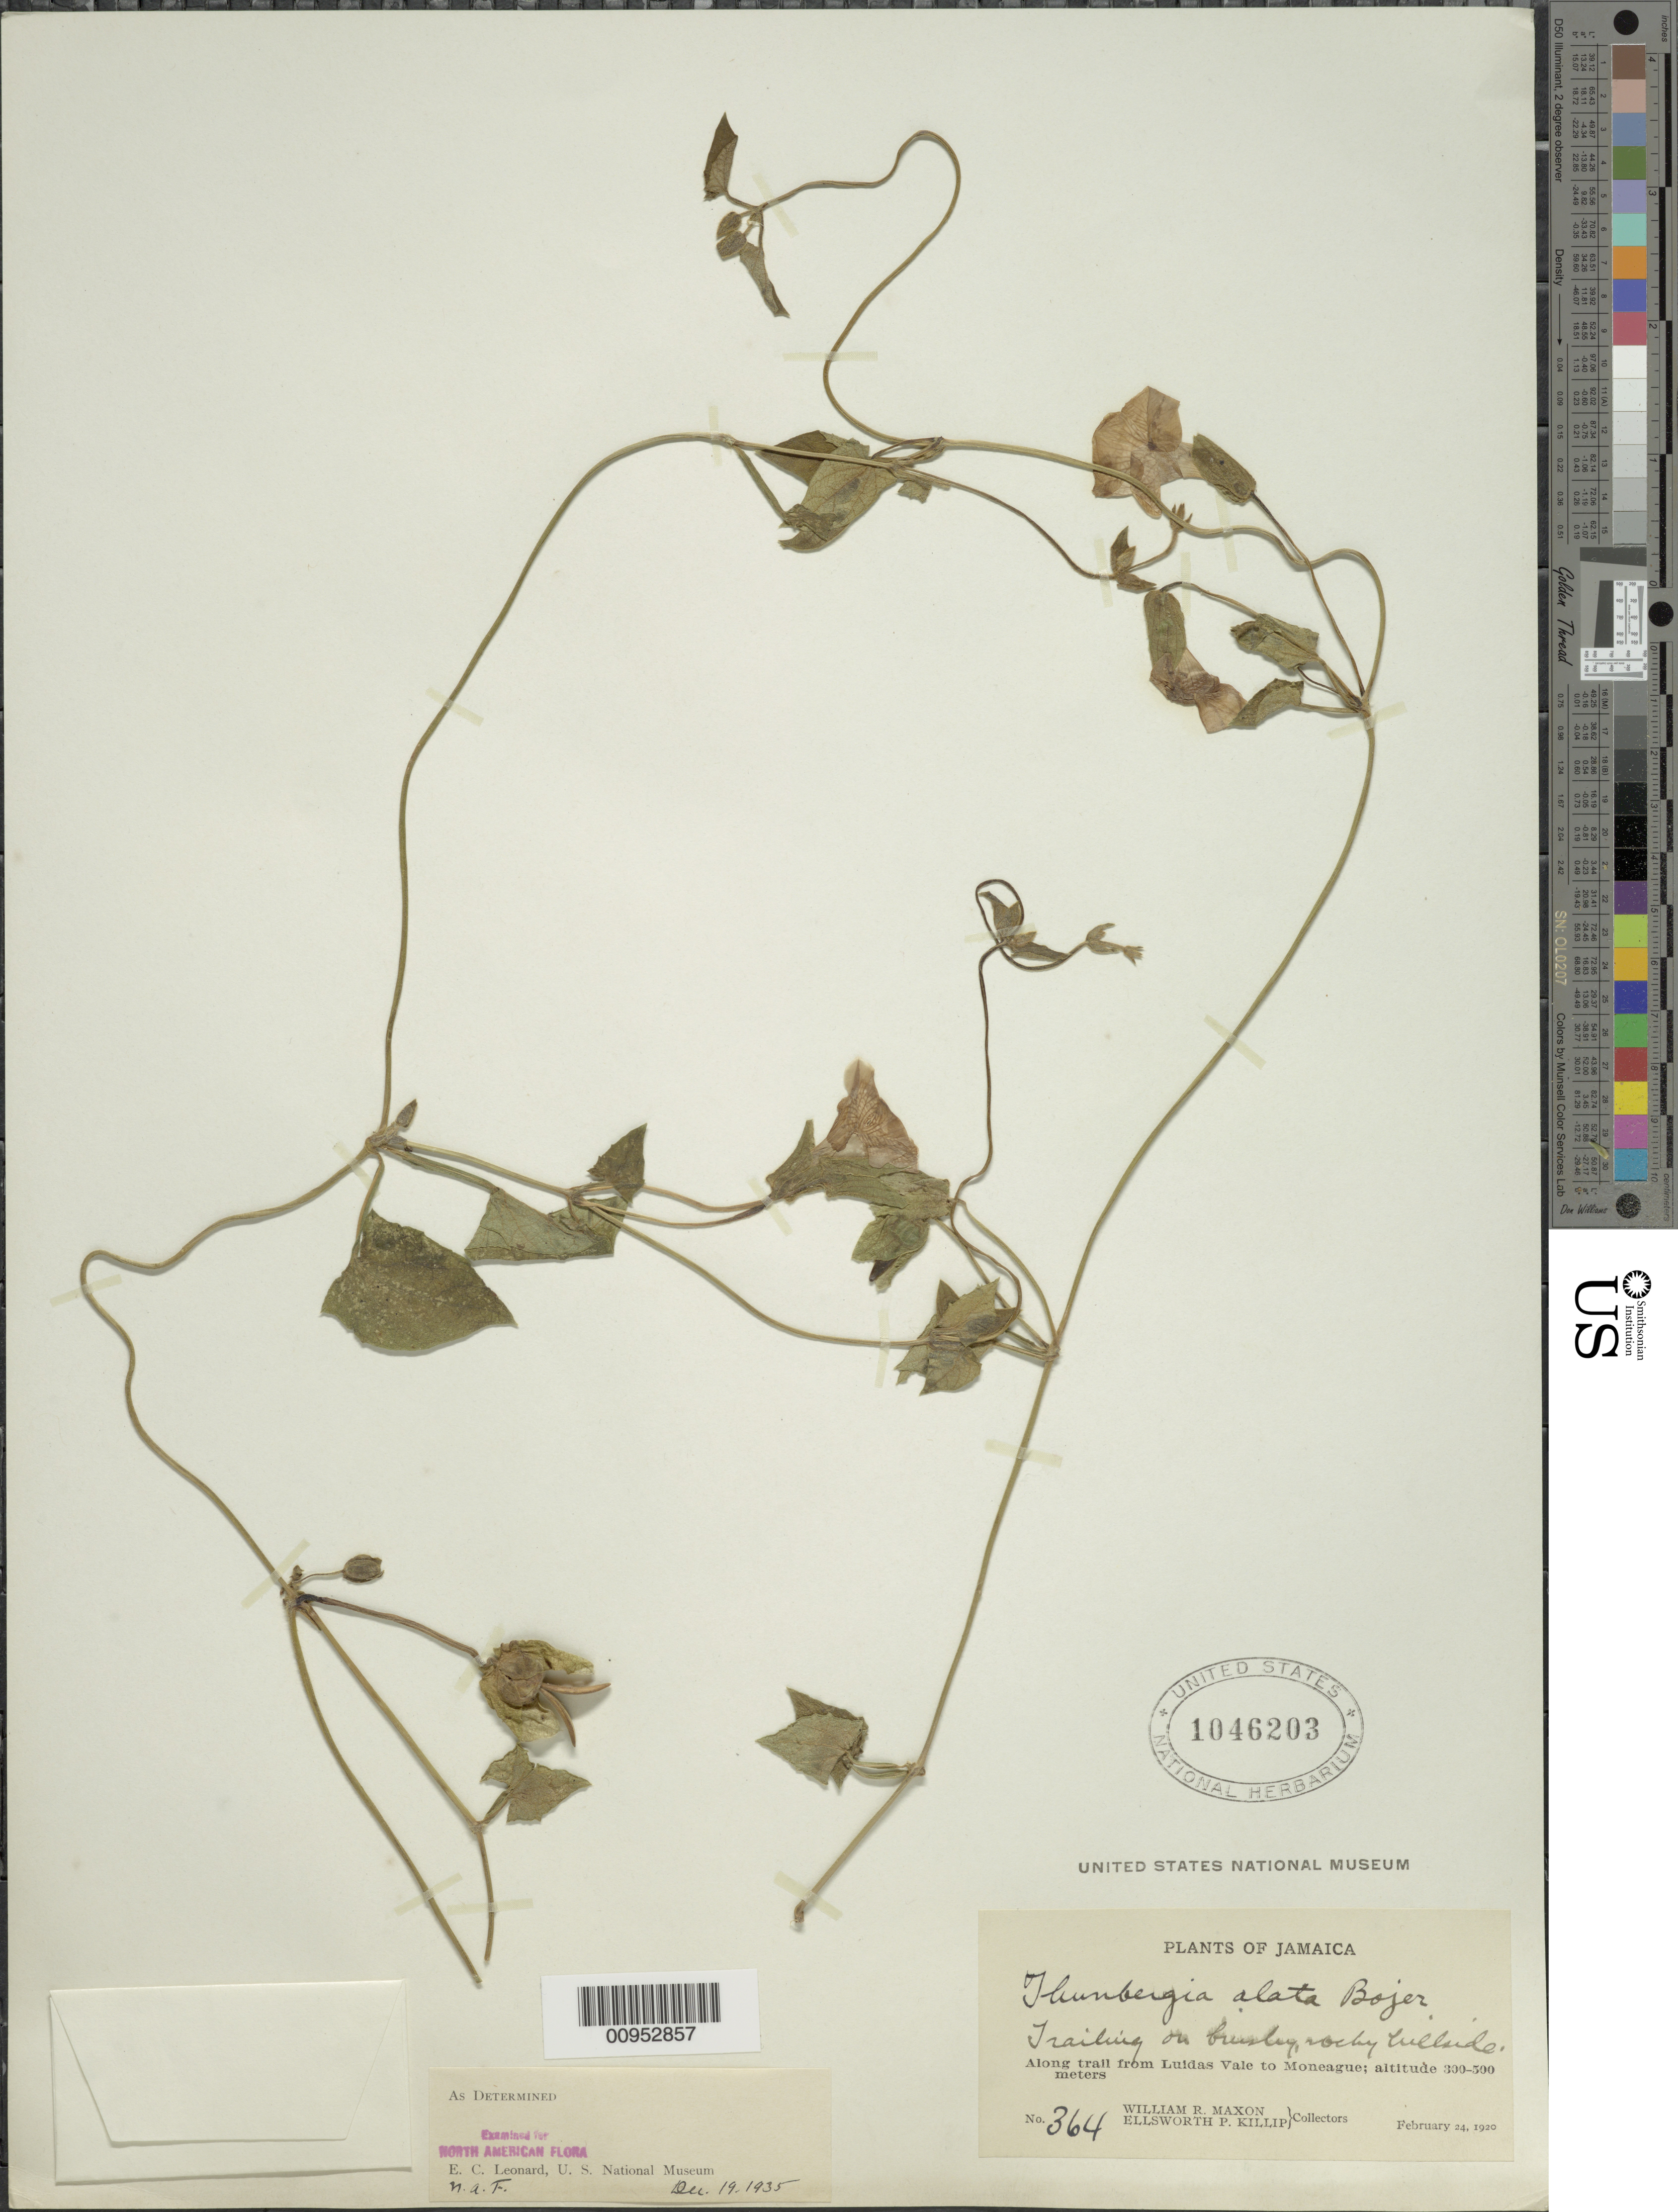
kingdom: Plantae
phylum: Tracheophyta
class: Magnoliopsida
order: Lamiales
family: Acanthaceae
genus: Thunbergia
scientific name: Thunbergia alata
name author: Bojer ex Sims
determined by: Leonard, Emery C., (US)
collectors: W. R. Maxon & E. P. Killip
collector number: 364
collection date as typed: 24 Feb 1920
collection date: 1920-02-24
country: Jamaica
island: Jamaica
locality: Trail from Luidas Vale to Moneague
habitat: Trailing on bushy, rocky hillsides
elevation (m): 300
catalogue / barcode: US 1046203